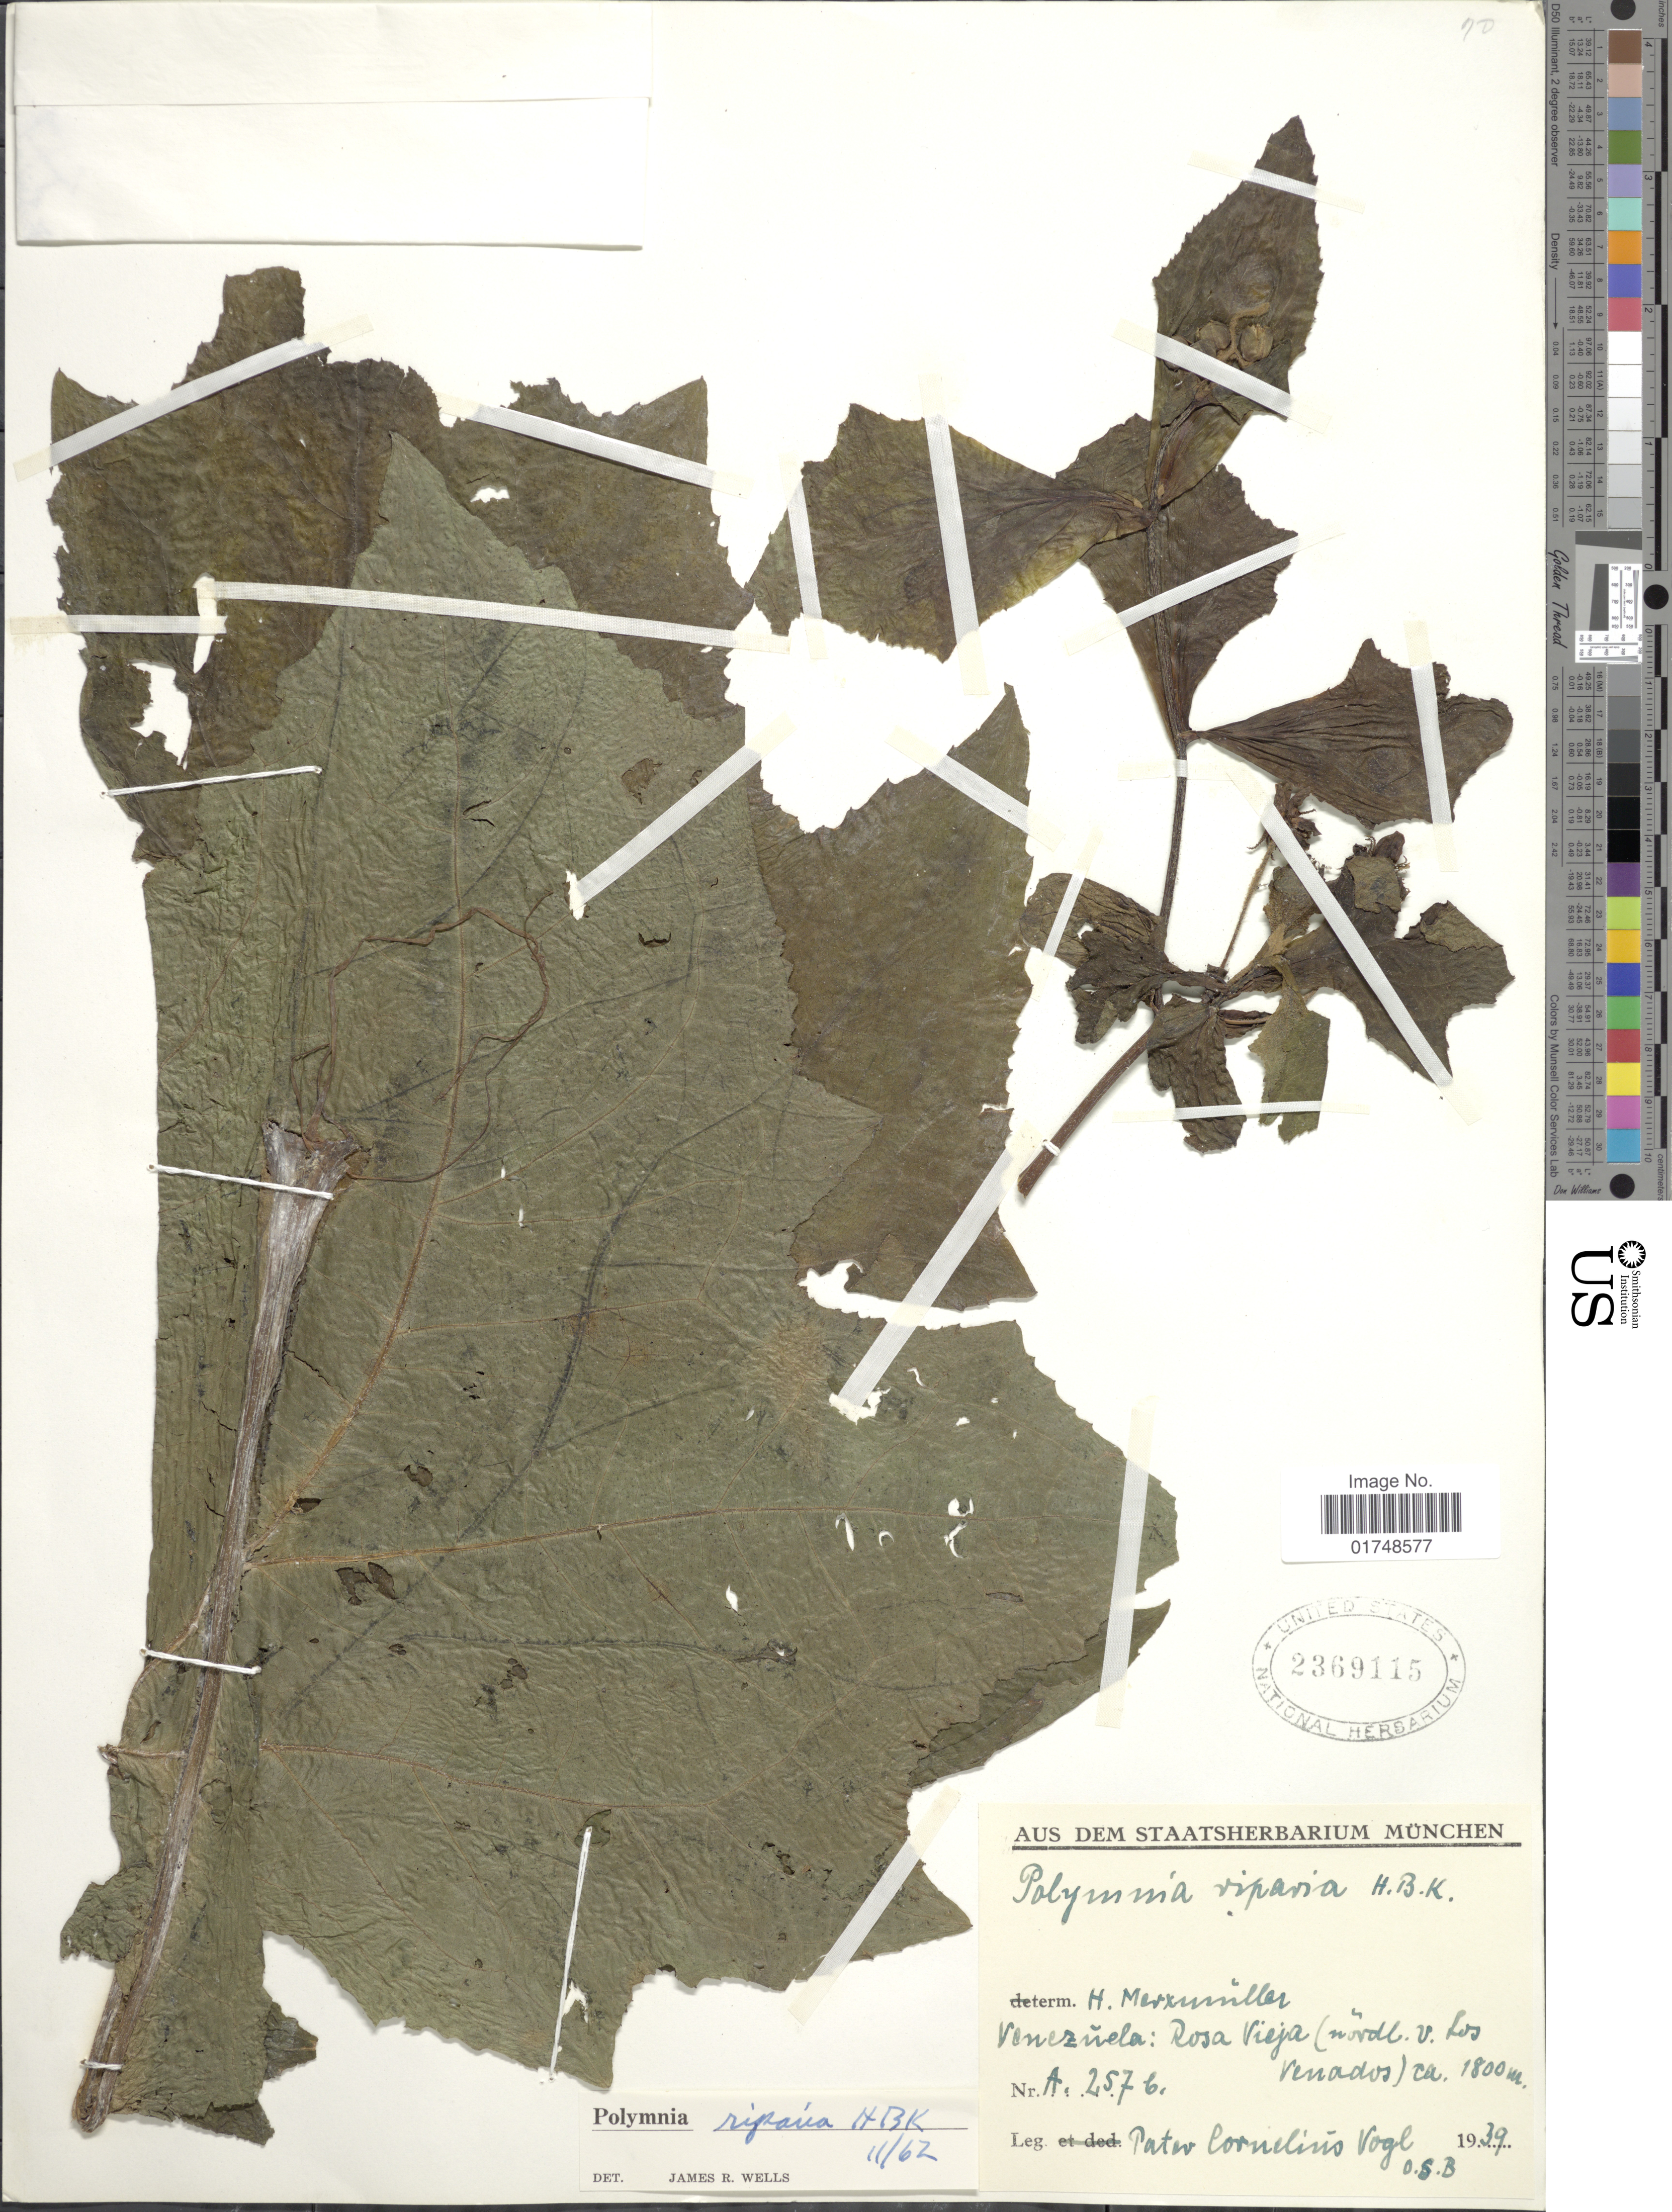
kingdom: Plantae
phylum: Tracheophyta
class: Magnoliopsida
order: Asterales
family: Asteraceae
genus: Smallanthus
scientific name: Smallanthus riparius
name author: (Kunth) H. Rob.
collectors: C. Vogl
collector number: A.257b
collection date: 1939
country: Venezuela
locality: Rosa Viega (novaal . Los Venados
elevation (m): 1800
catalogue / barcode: US 2369115